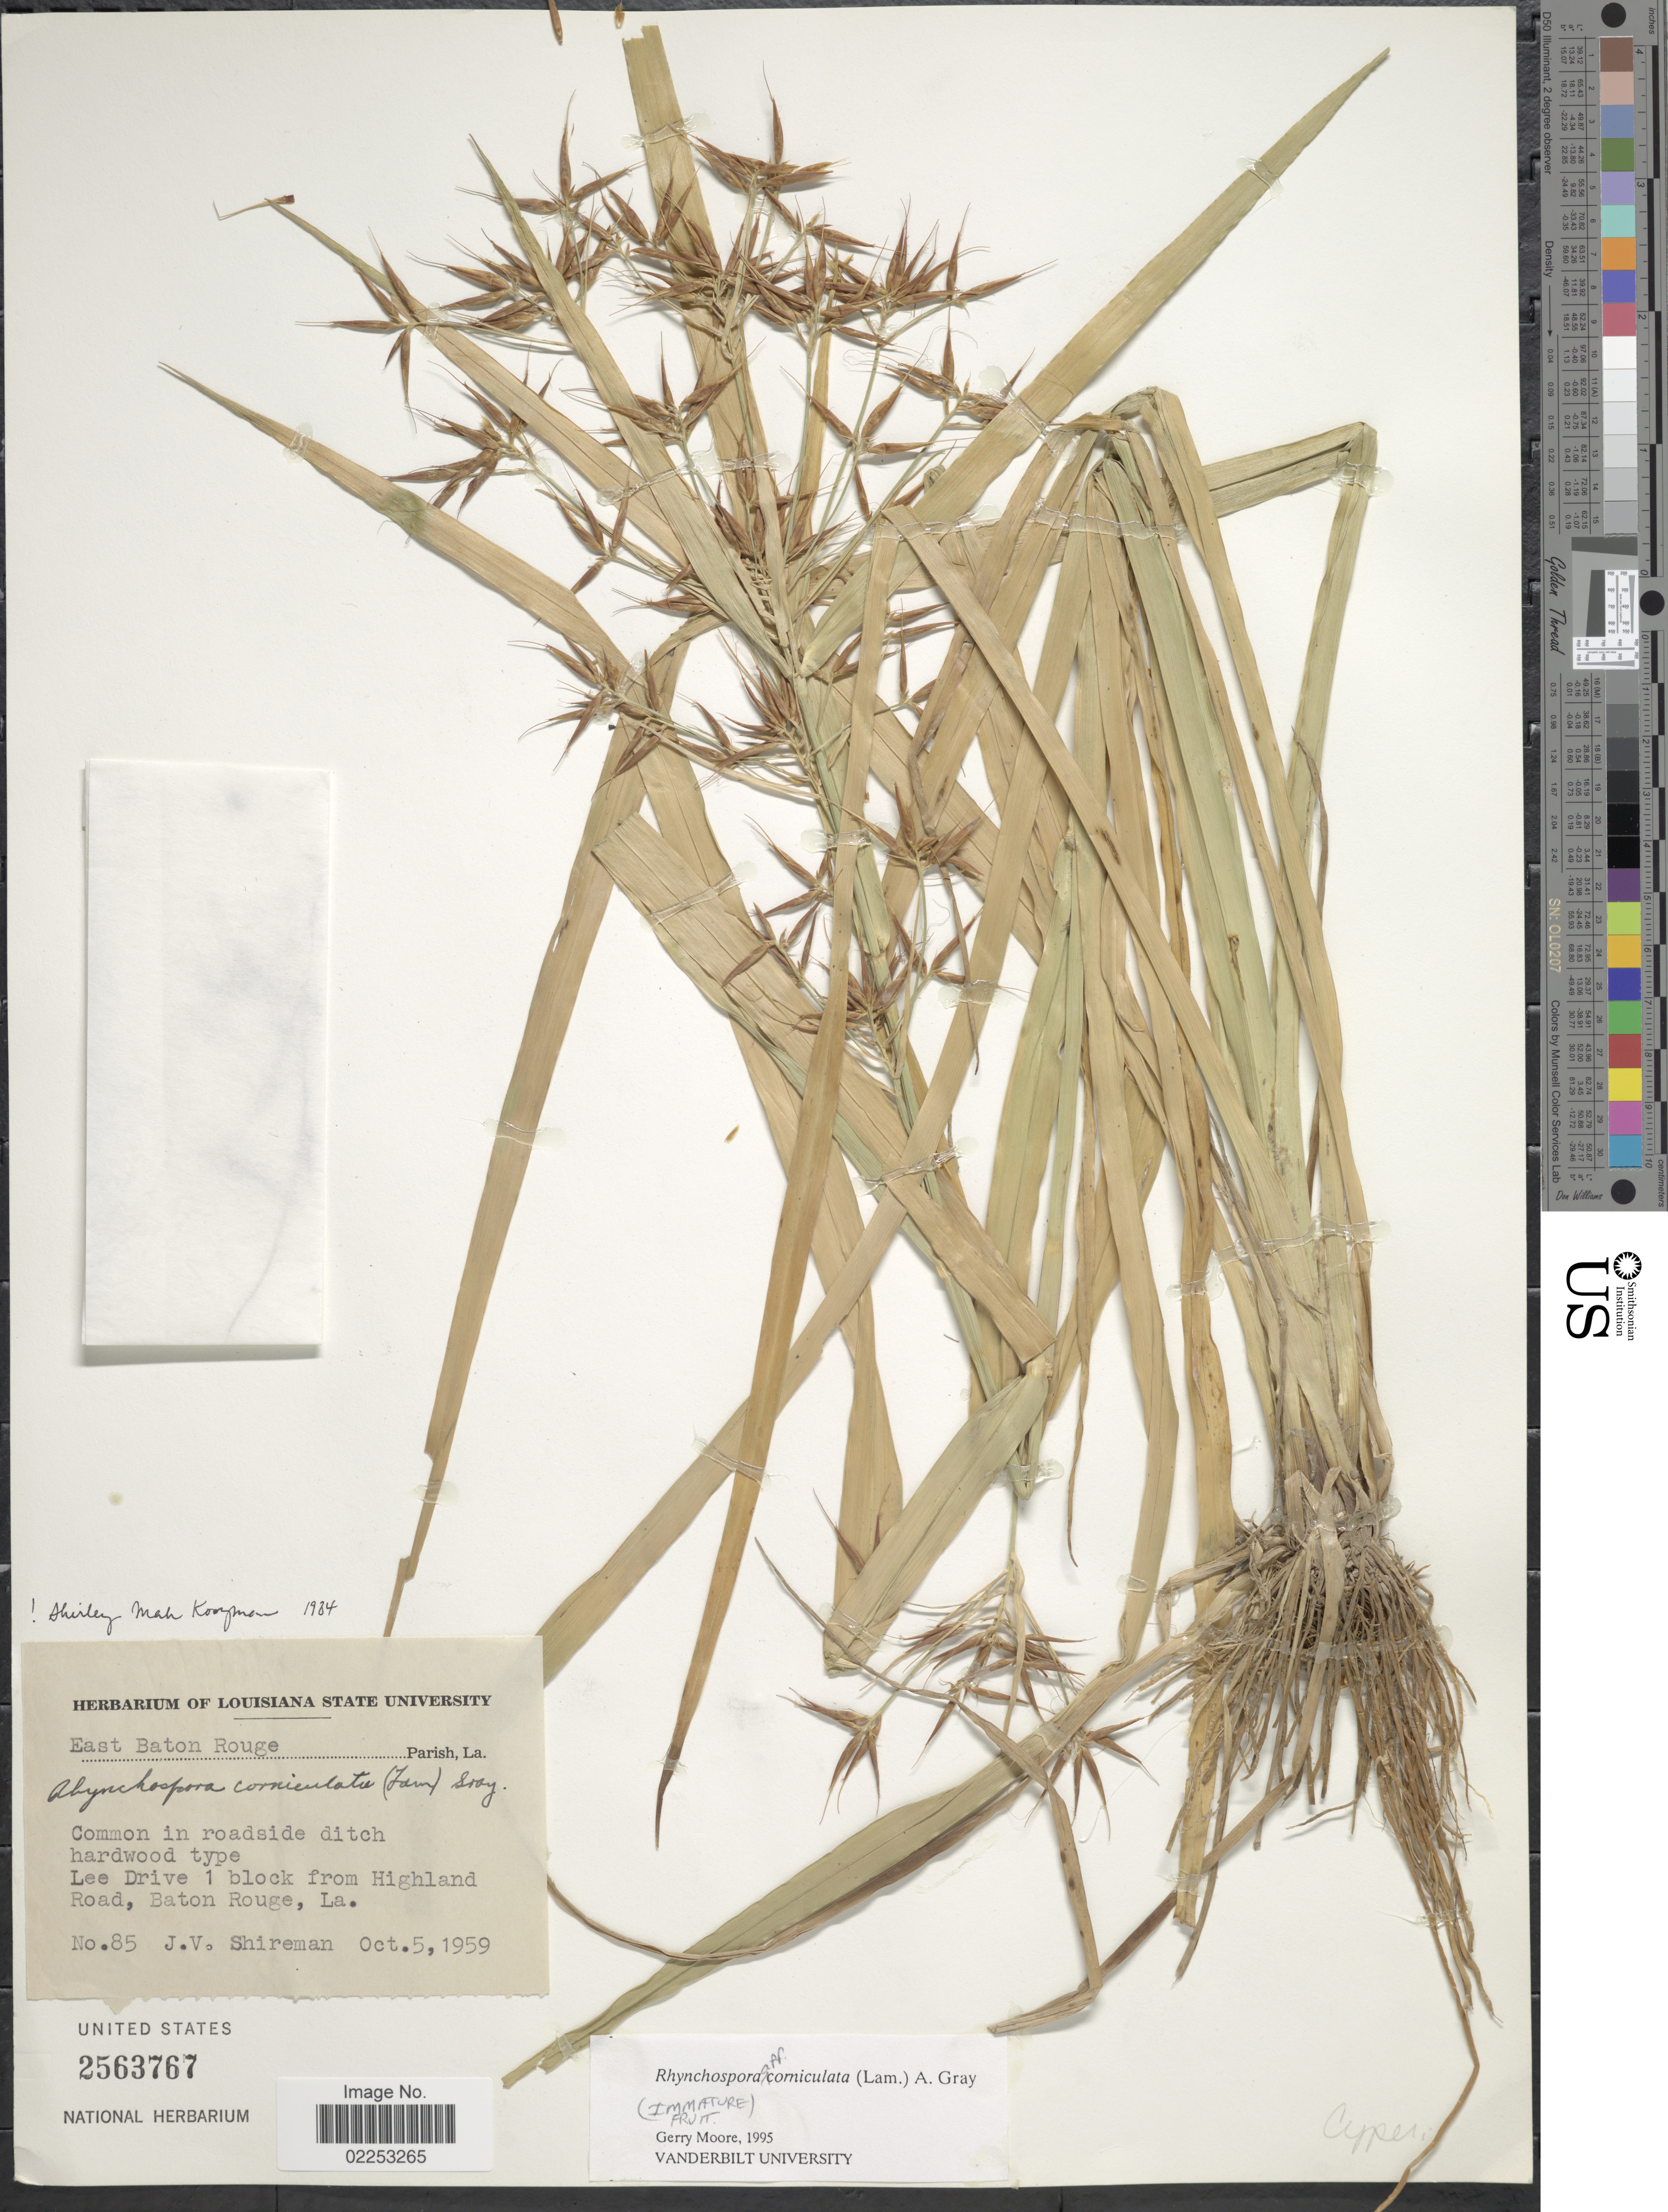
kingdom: Plantae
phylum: Tracheophyta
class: Liliopsida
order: Poales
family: Cyperaceae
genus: Rhynchospora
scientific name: Rhynchospora corniculata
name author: (Lam.) A. Gray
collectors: J. Shireman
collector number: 85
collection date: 1959-10-05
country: United States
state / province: Louisiana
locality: East Baton Rouge Parish. Lee Drive 1 block from Highland Road, Baton Rouge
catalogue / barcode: US 2563767